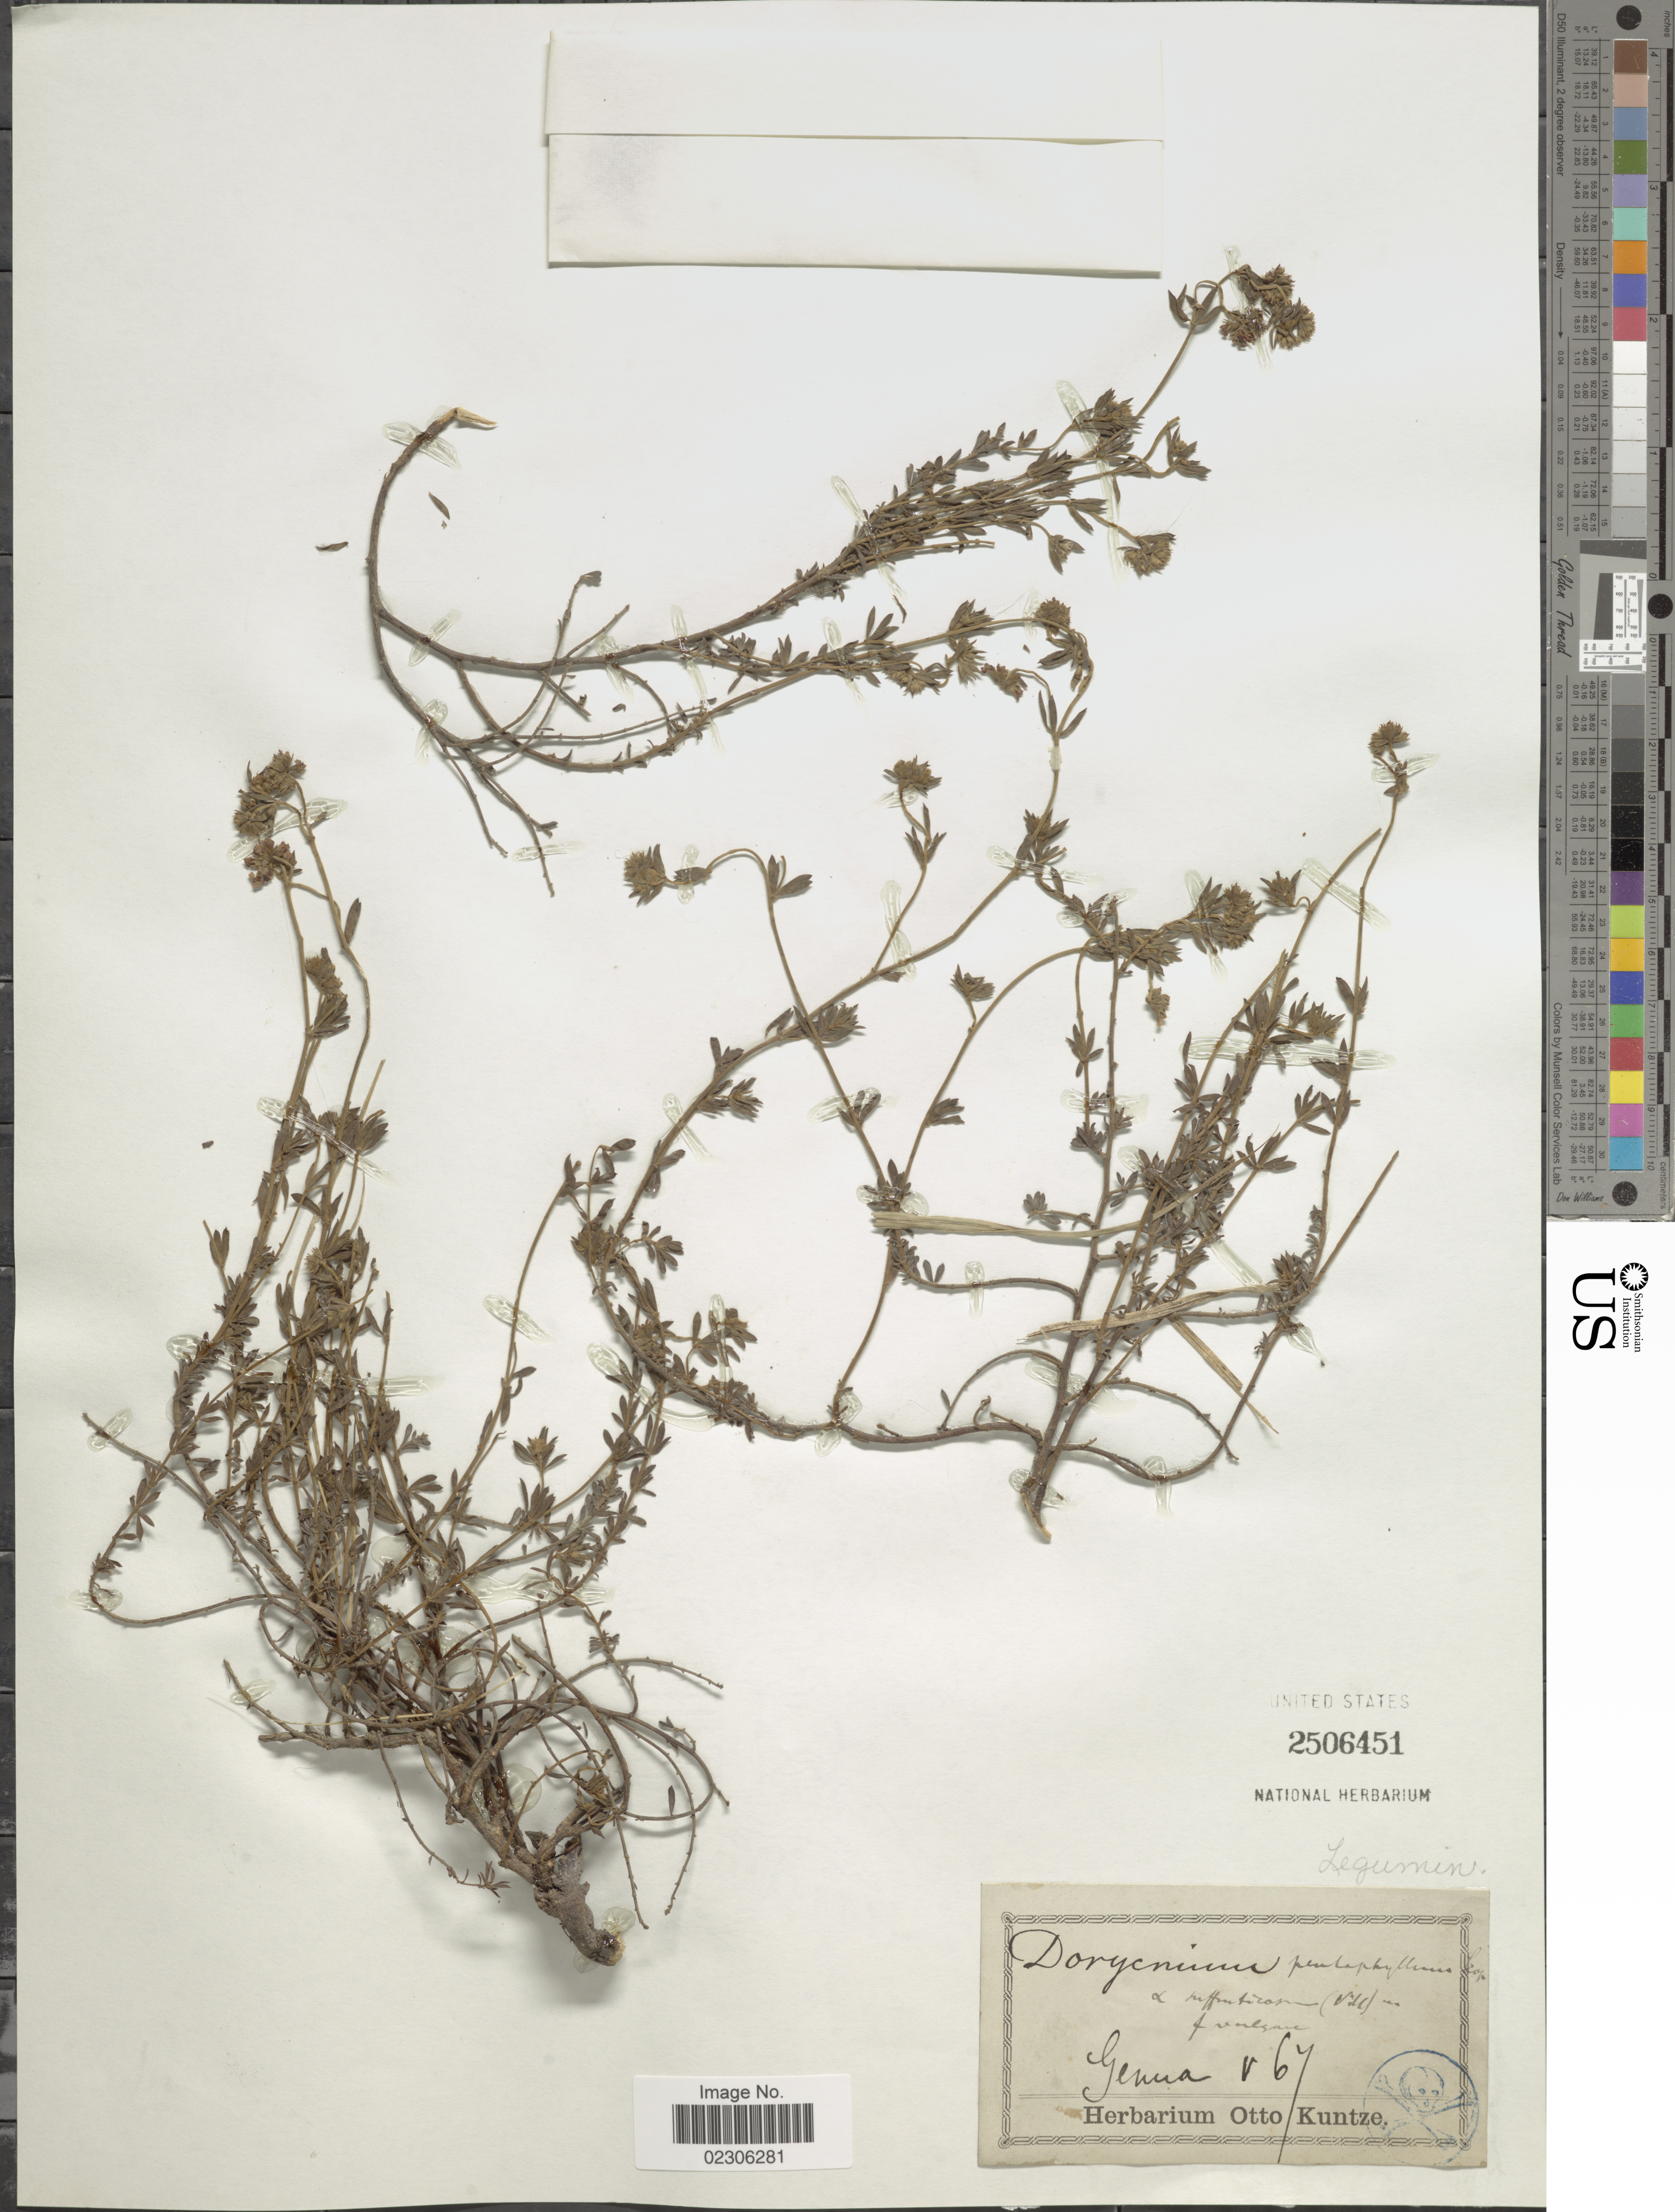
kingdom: Plantae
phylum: Tracheophyta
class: Magnoliopsida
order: Fabales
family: Fabaceae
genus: Dorycnium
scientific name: Dorycnium pentaphyllum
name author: Scop.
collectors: ex herb. Otto Kuntze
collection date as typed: Transcribed d/m/y: /5/67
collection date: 1867-05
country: Italy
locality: Genua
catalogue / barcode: US 2506451